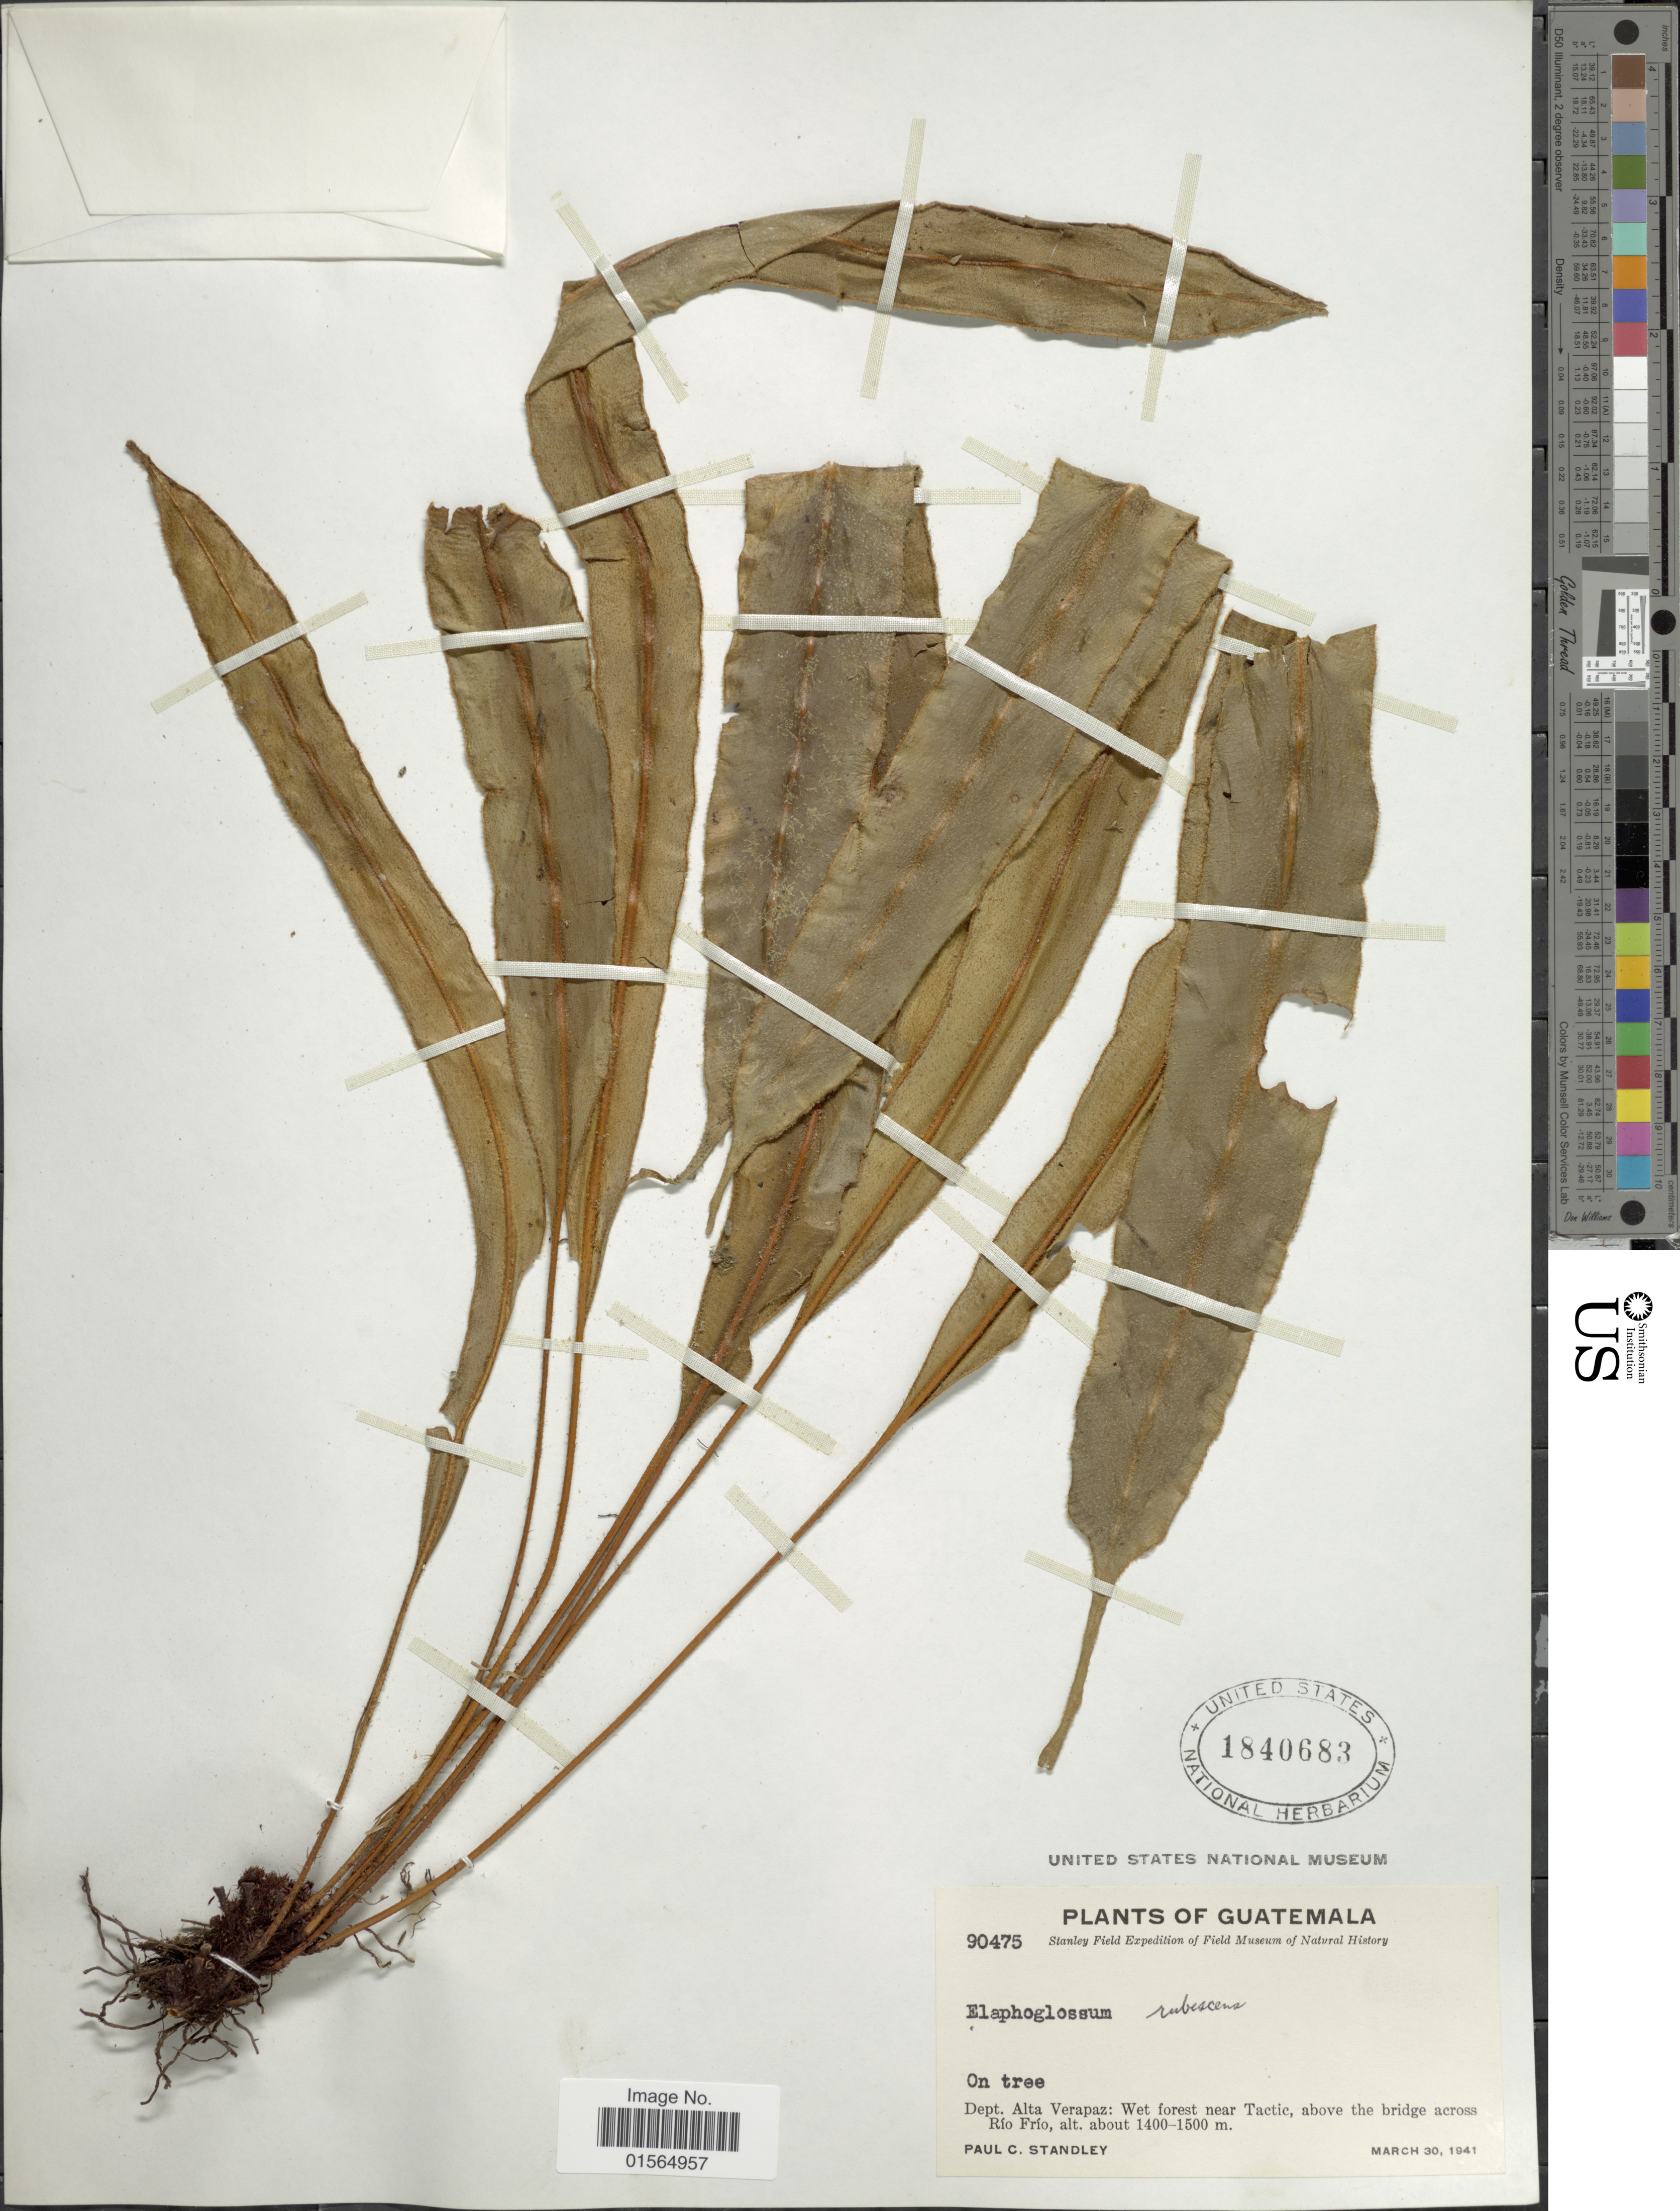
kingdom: Plantae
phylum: Tracheophyta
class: Polypodiopsida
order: Polypodiales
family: Dryopteridaceae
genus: Elaphoglossum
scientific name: Elaphoglossum rubescens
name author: Kuhn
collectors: P. C. Standley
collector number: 90475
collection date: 1941-03-30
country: Guatemala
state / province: Alta Verapaz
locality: Wet forest near Tactic, above the bridge across Rio Frio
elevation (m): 1400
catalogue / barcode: US 1840683